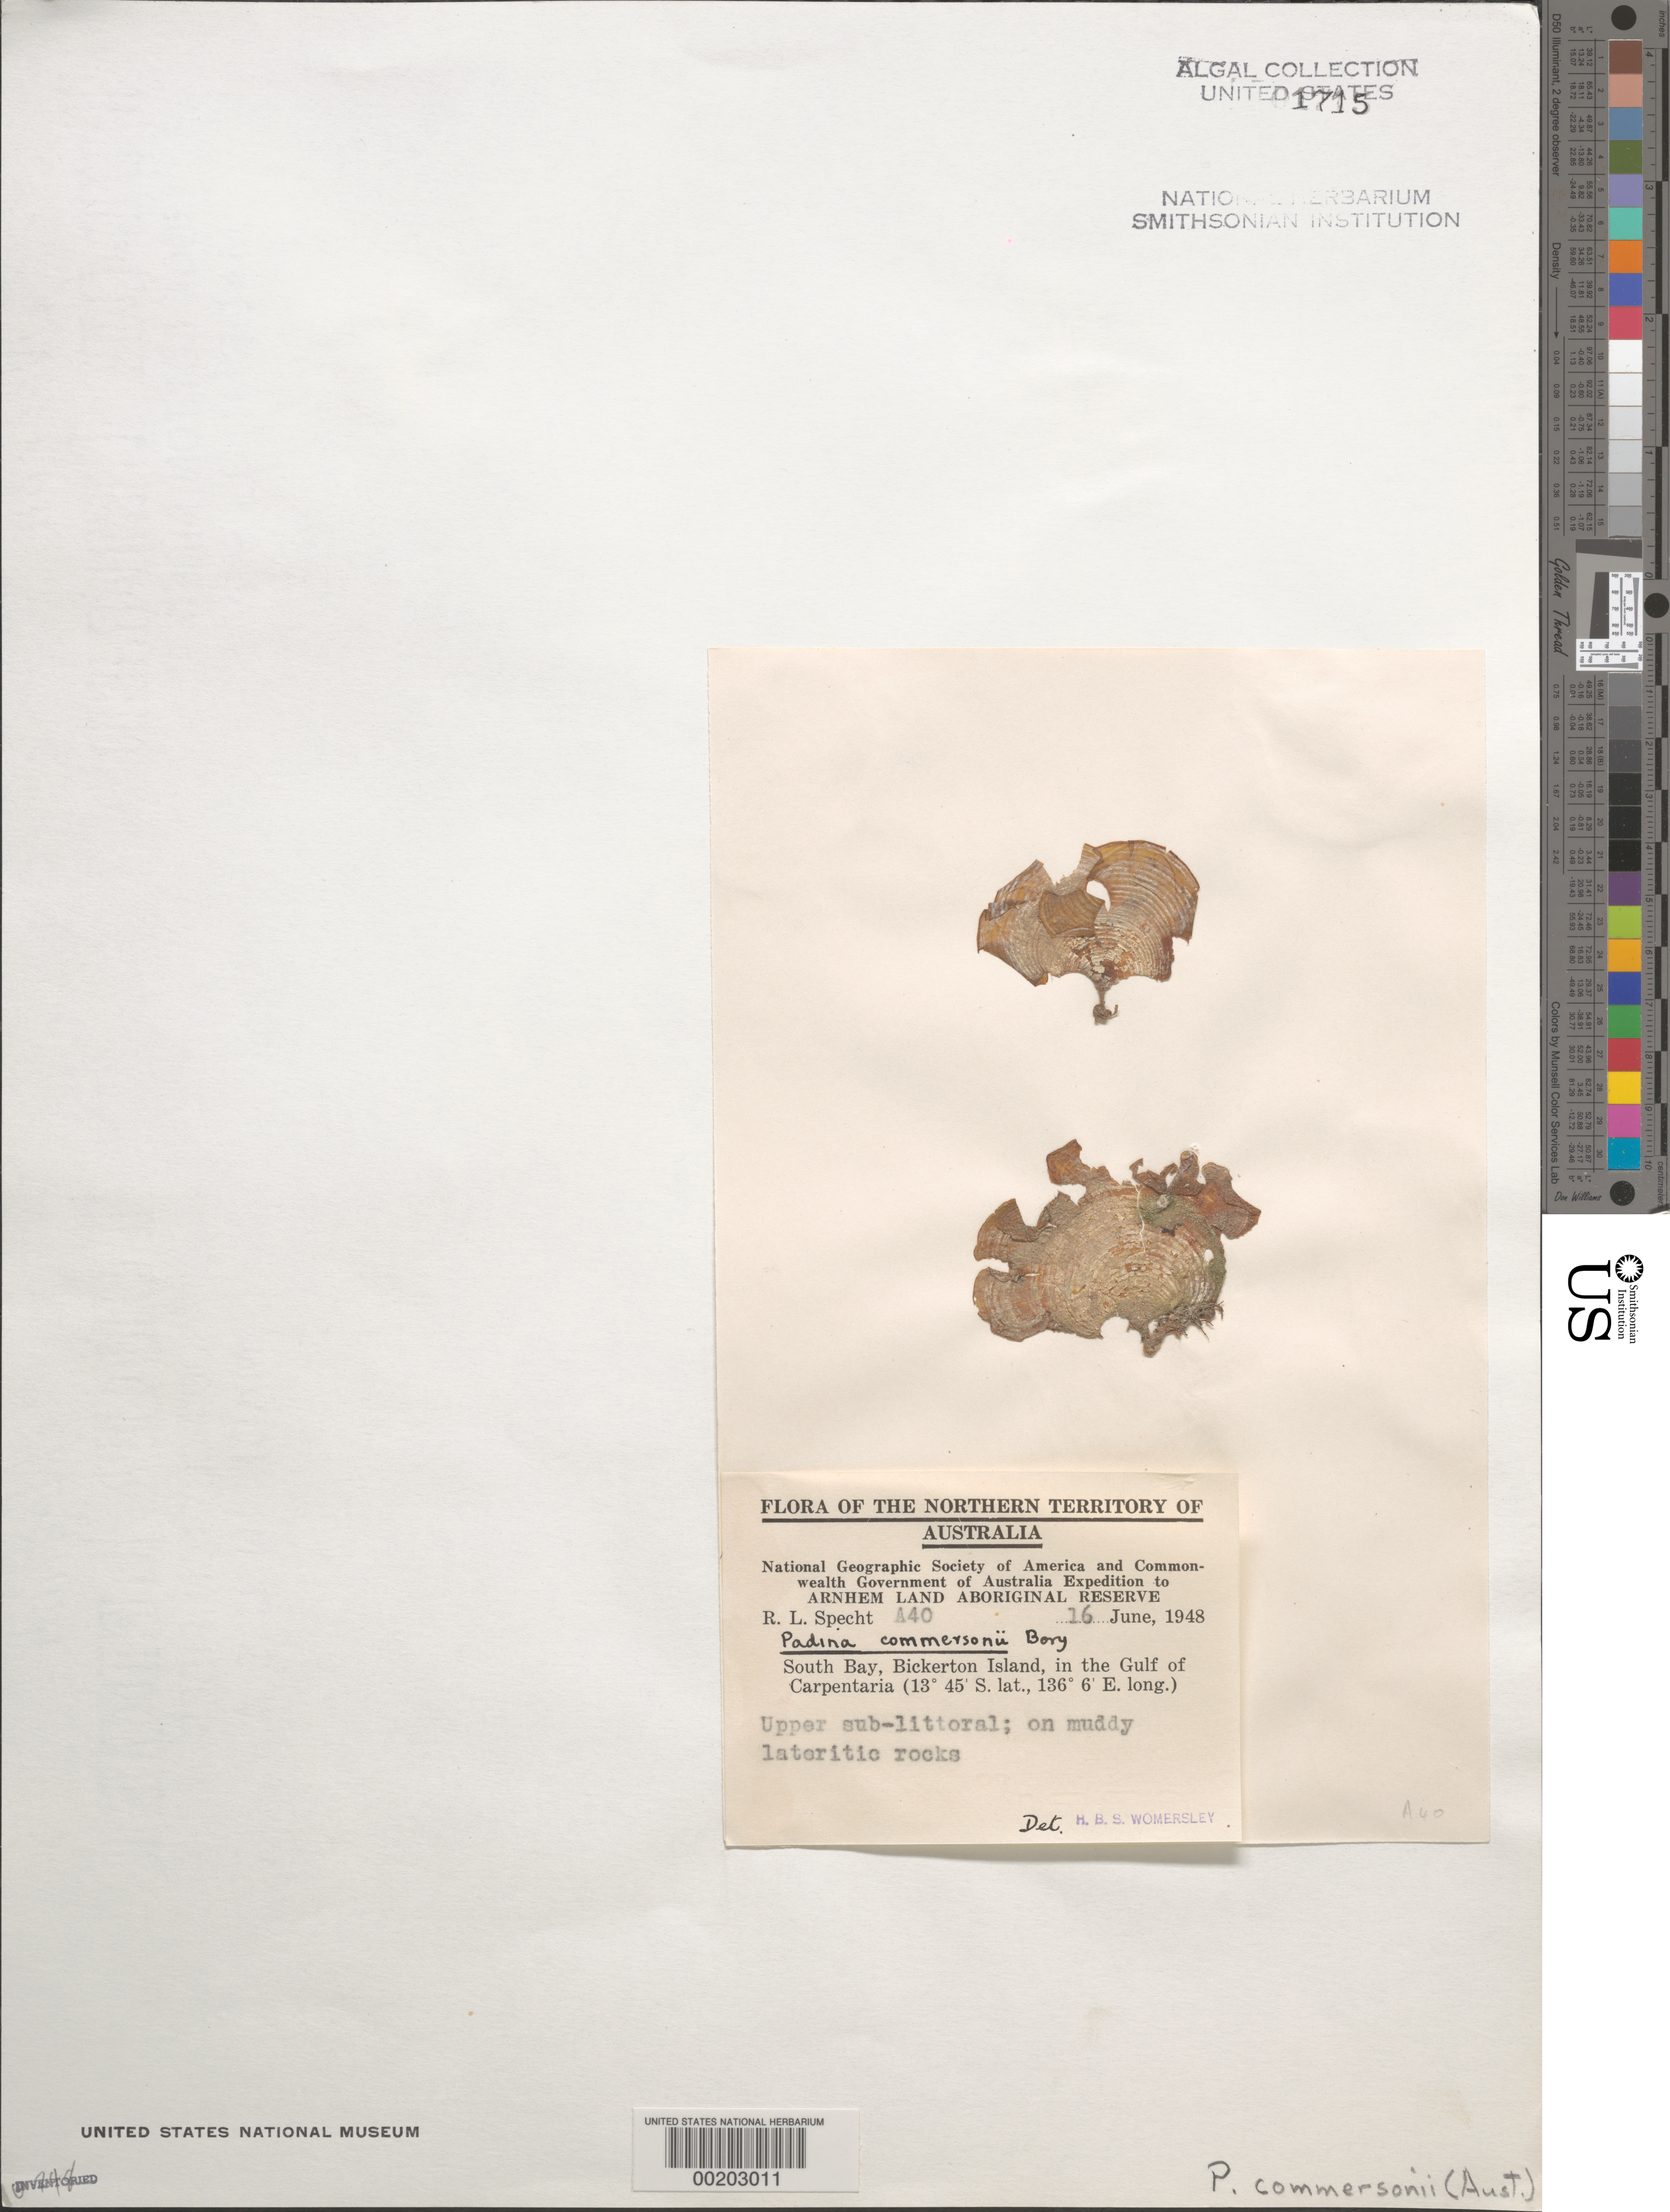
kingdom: Chromista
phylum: Ochrophyta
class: Phaeophyceae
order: Dictyotales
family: Dictyotaceae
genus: Padina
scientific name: Padina boryana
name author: Thivy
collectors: R. L. Specht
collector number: A40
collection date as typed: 16 Jun 1948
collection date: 1948-06-16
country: Australia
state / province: Northern Territory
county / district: East Arnhem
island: Bickerton Island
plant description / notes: National Geographic Society of America and Commonwealth Government of Australia Expedition to Arnhem Land Aboriginal Reserve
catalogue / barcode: US 1715